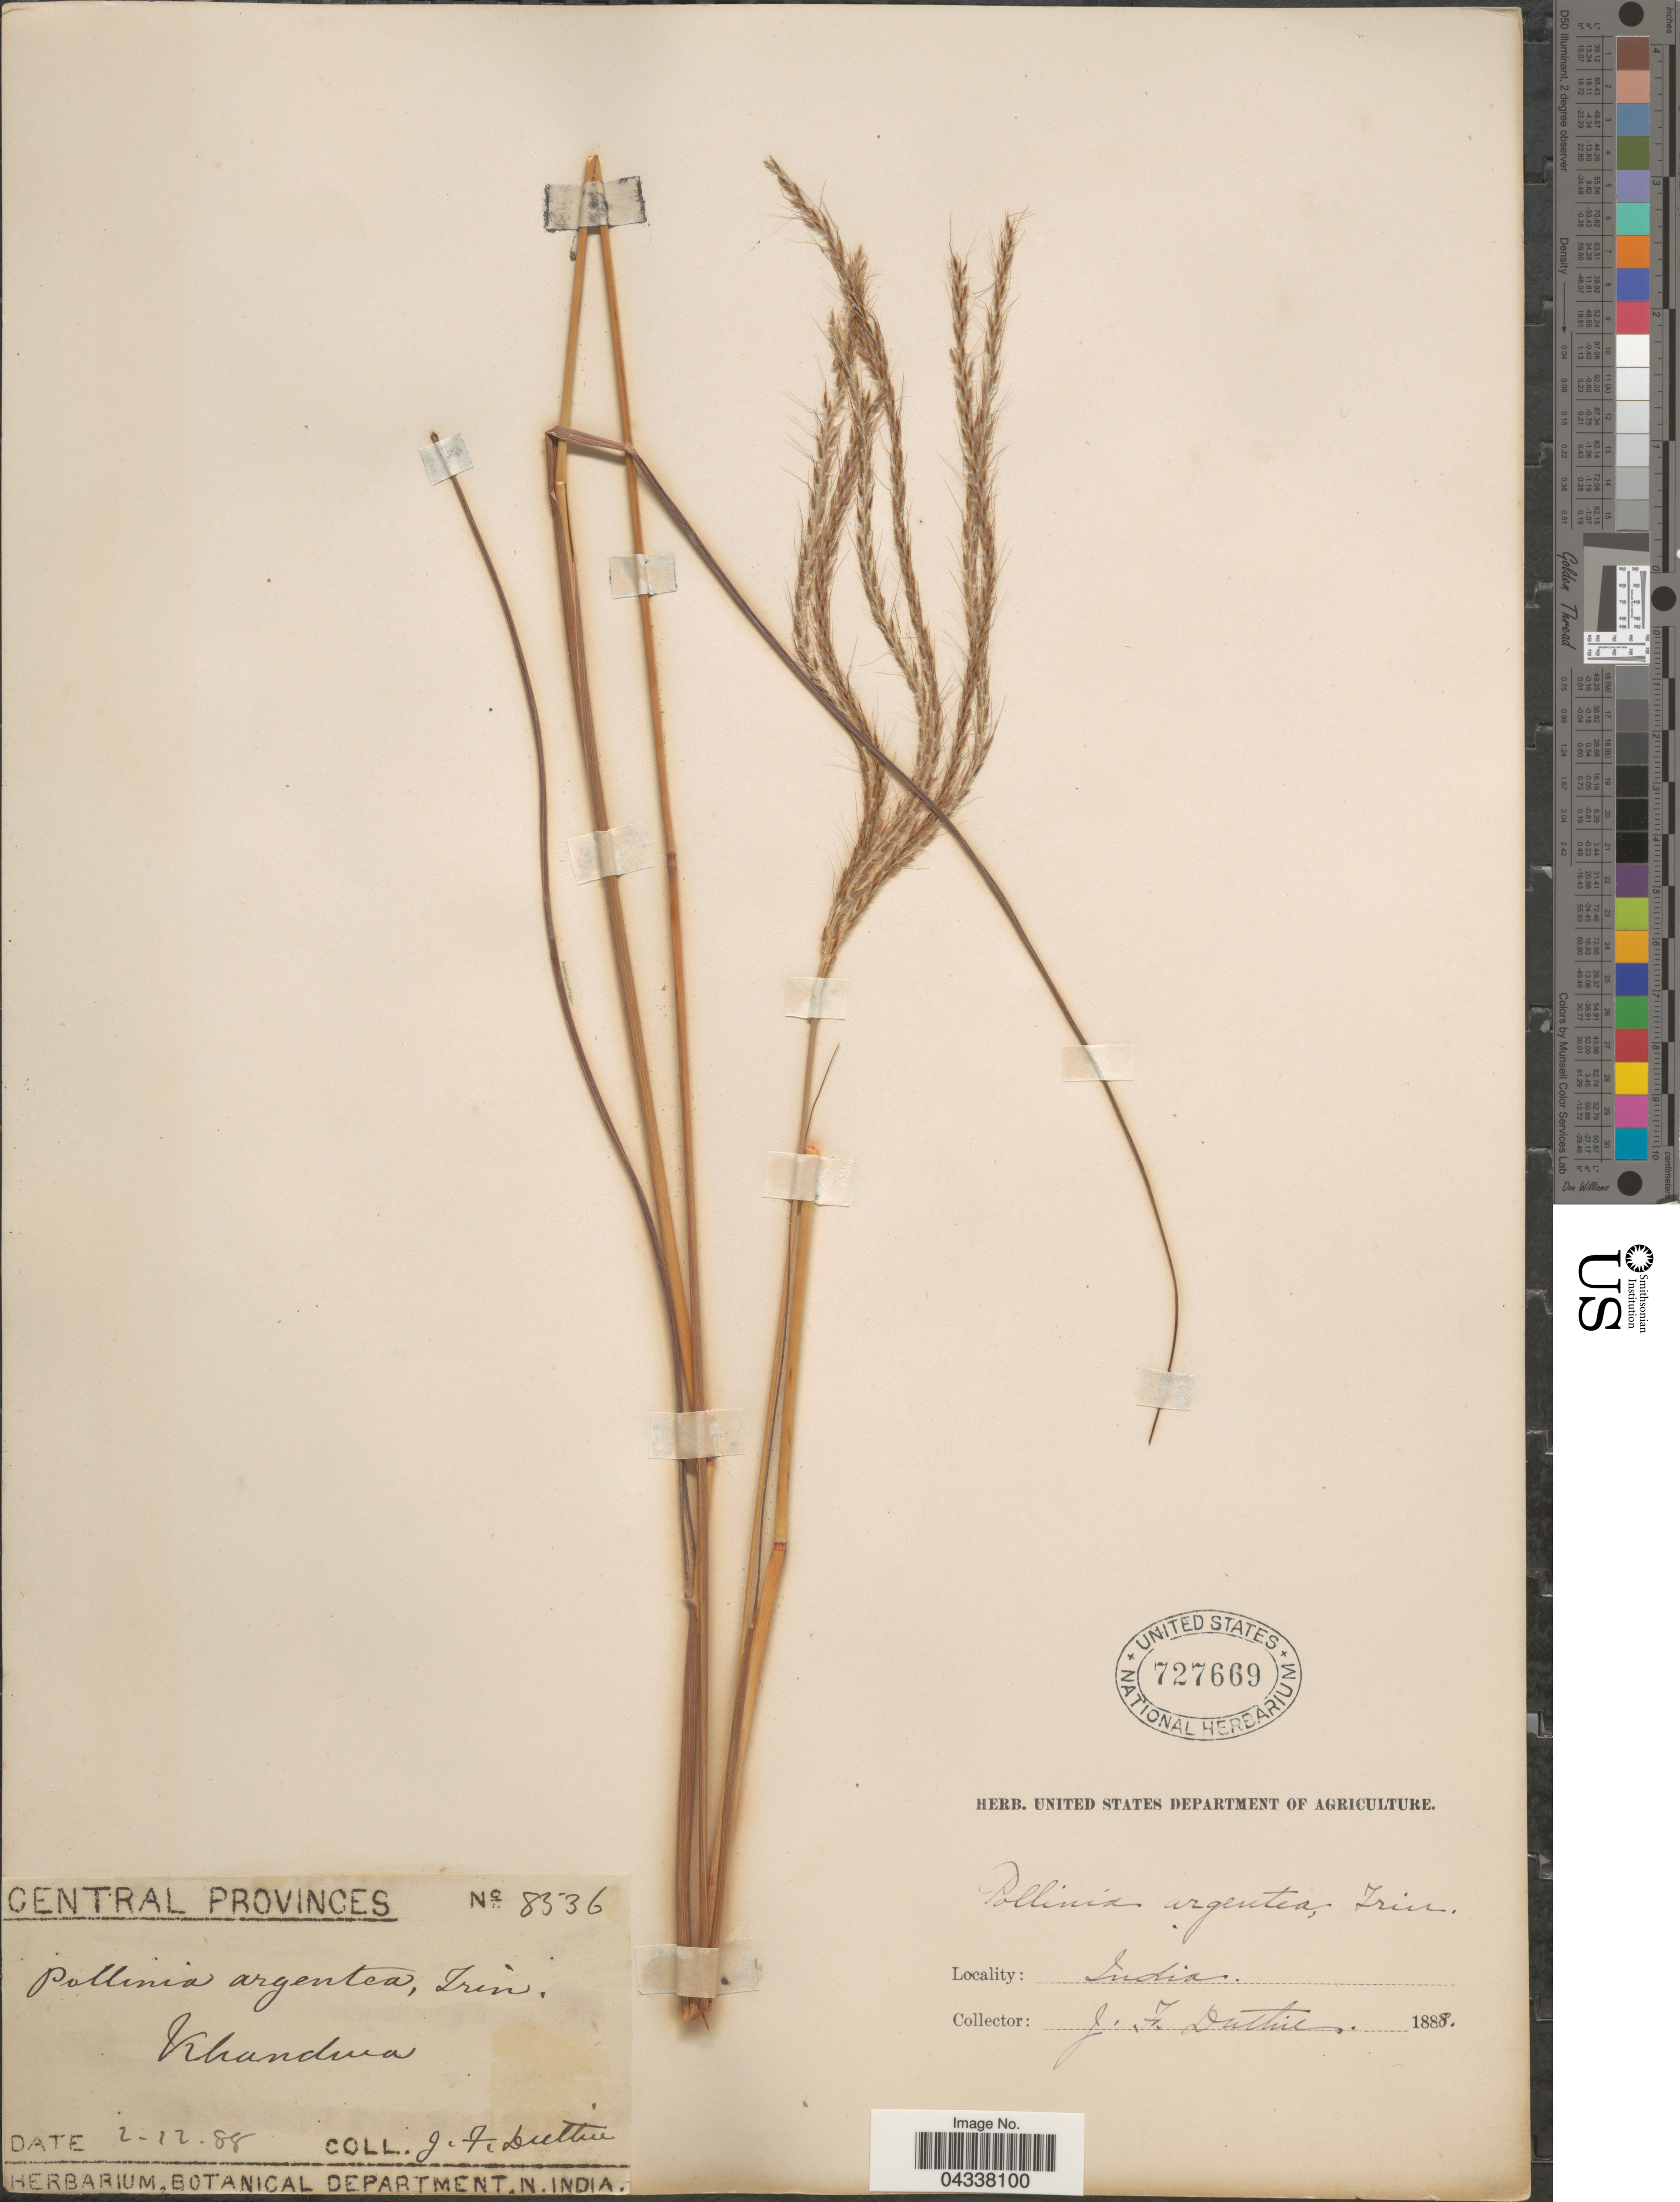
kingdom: Plantae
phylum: Tracheophyta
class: Liliopsida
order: Poales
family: Poaceae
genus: Pseudopogonatherum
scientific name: Pseudopogonatherum trispicatum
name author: (Schult.) Ohwi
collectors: J. F. Duthie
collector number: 8536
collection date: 1888-12-02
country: India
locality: Central Provinces. Khandwa.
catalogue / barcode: US 727669